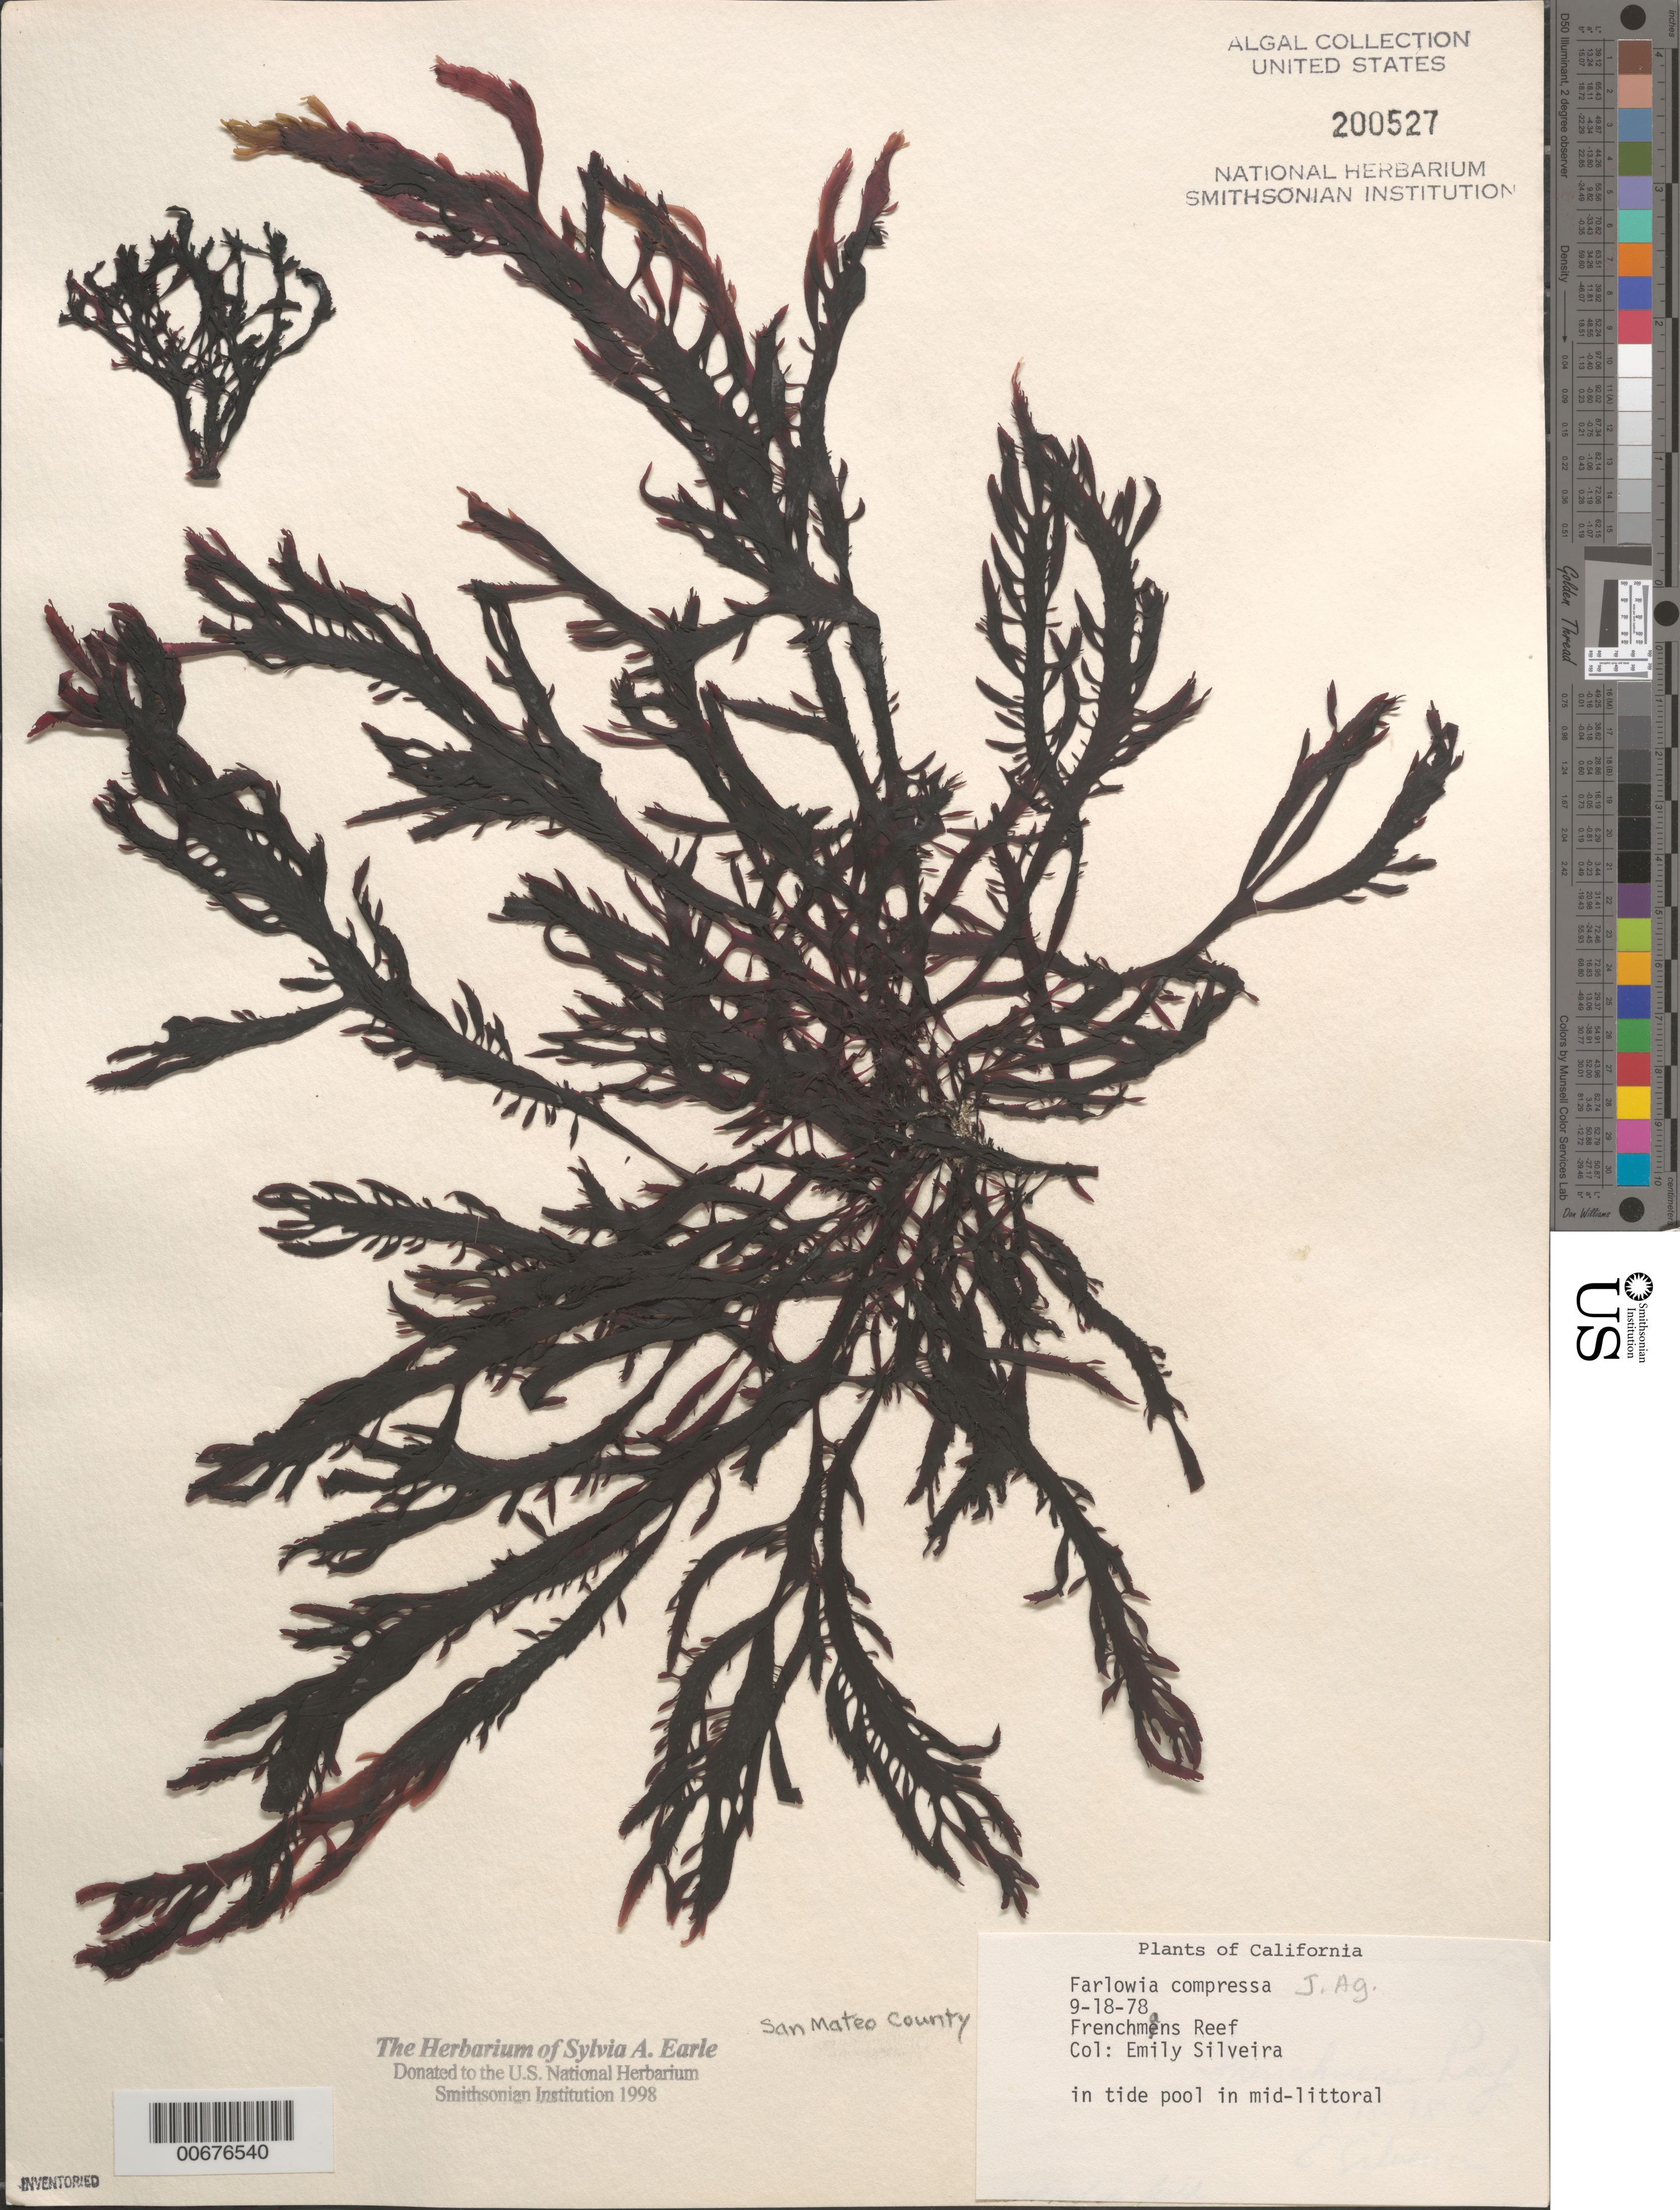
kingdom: Plantae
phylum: Rhodophyta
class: Florideophyceae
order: Gigartinales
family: Dumontiaceae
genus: Farlowia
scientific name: Farlowia compressa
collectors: E. A. Silveira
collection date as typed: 18 Sep 1978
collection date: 1978-09-18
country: United States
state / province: California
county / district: San Mateo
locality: Frenchmans Reef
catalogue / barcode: US 200527